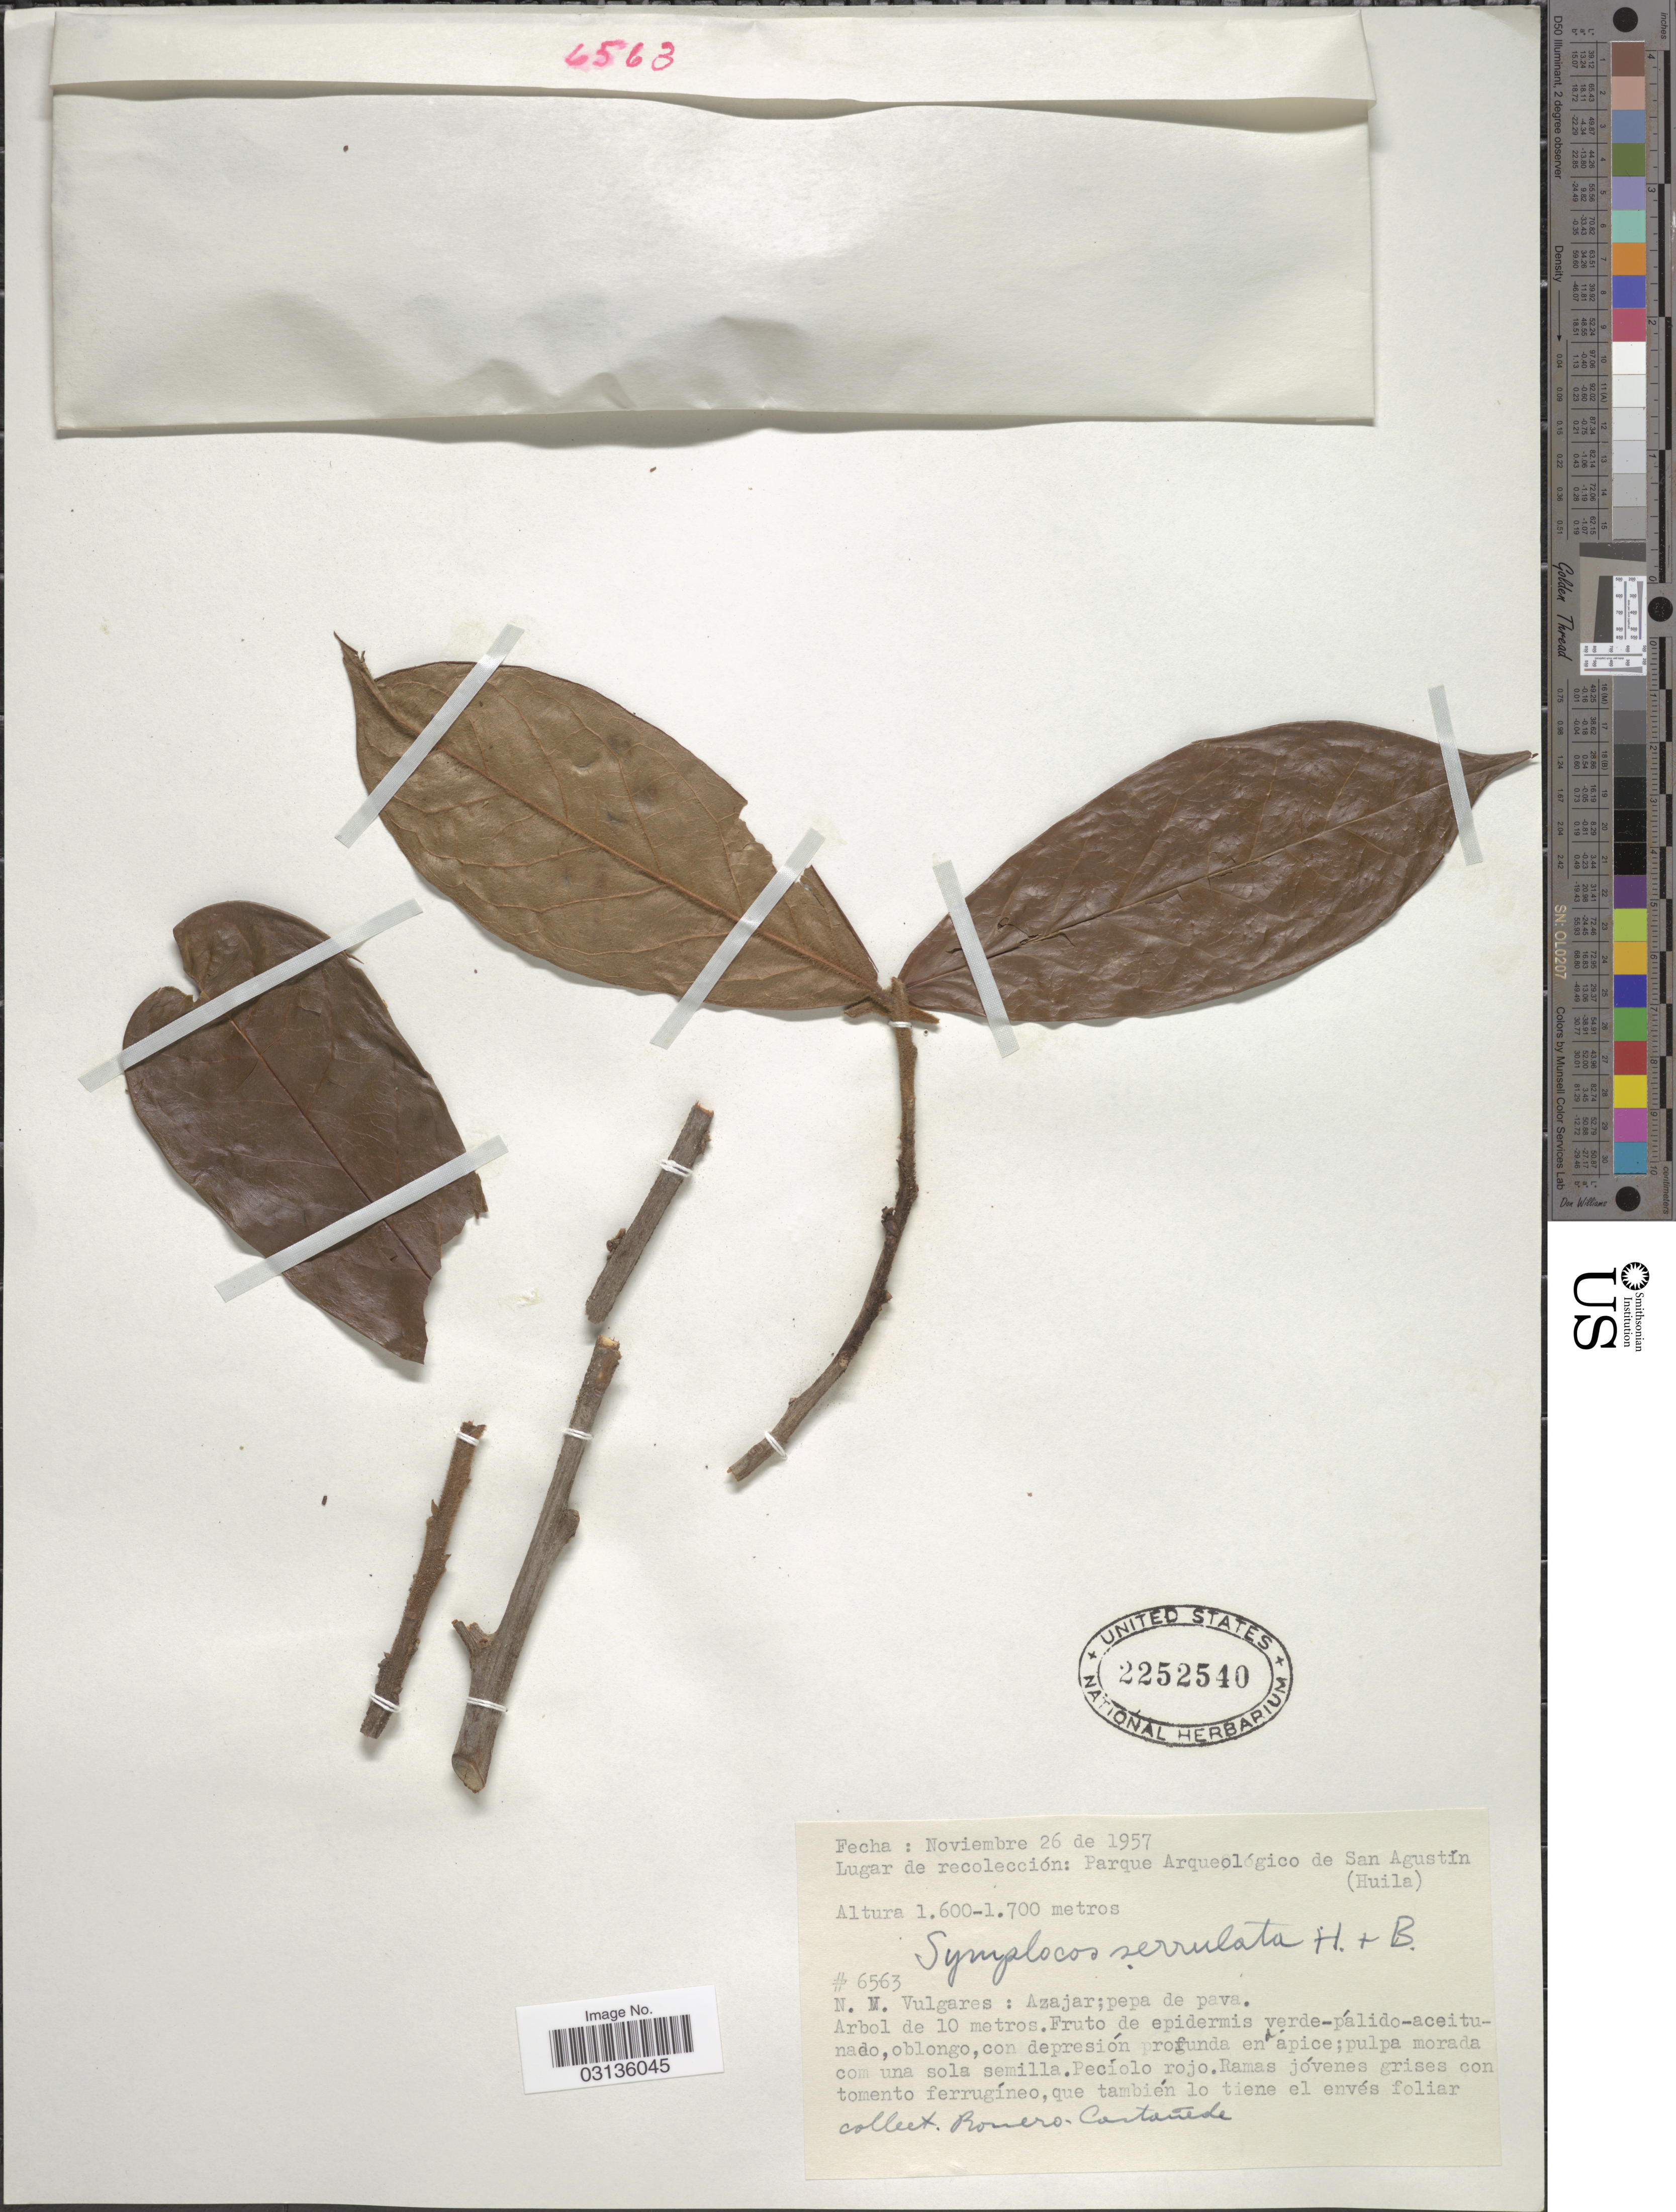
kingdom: Plantae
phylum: Tracheophyta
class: Magnoliopsida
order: Ericales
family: Symplocaceae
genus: Symplocos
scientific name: Symplocos serrulata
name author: Bonpl.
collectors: R. Romero Castañeda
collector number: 6563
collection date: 1957-11-26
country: Colombia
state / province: Huila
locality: Parque Arqueológico de San Agustín.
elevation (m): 1600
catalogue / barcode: US 2252540